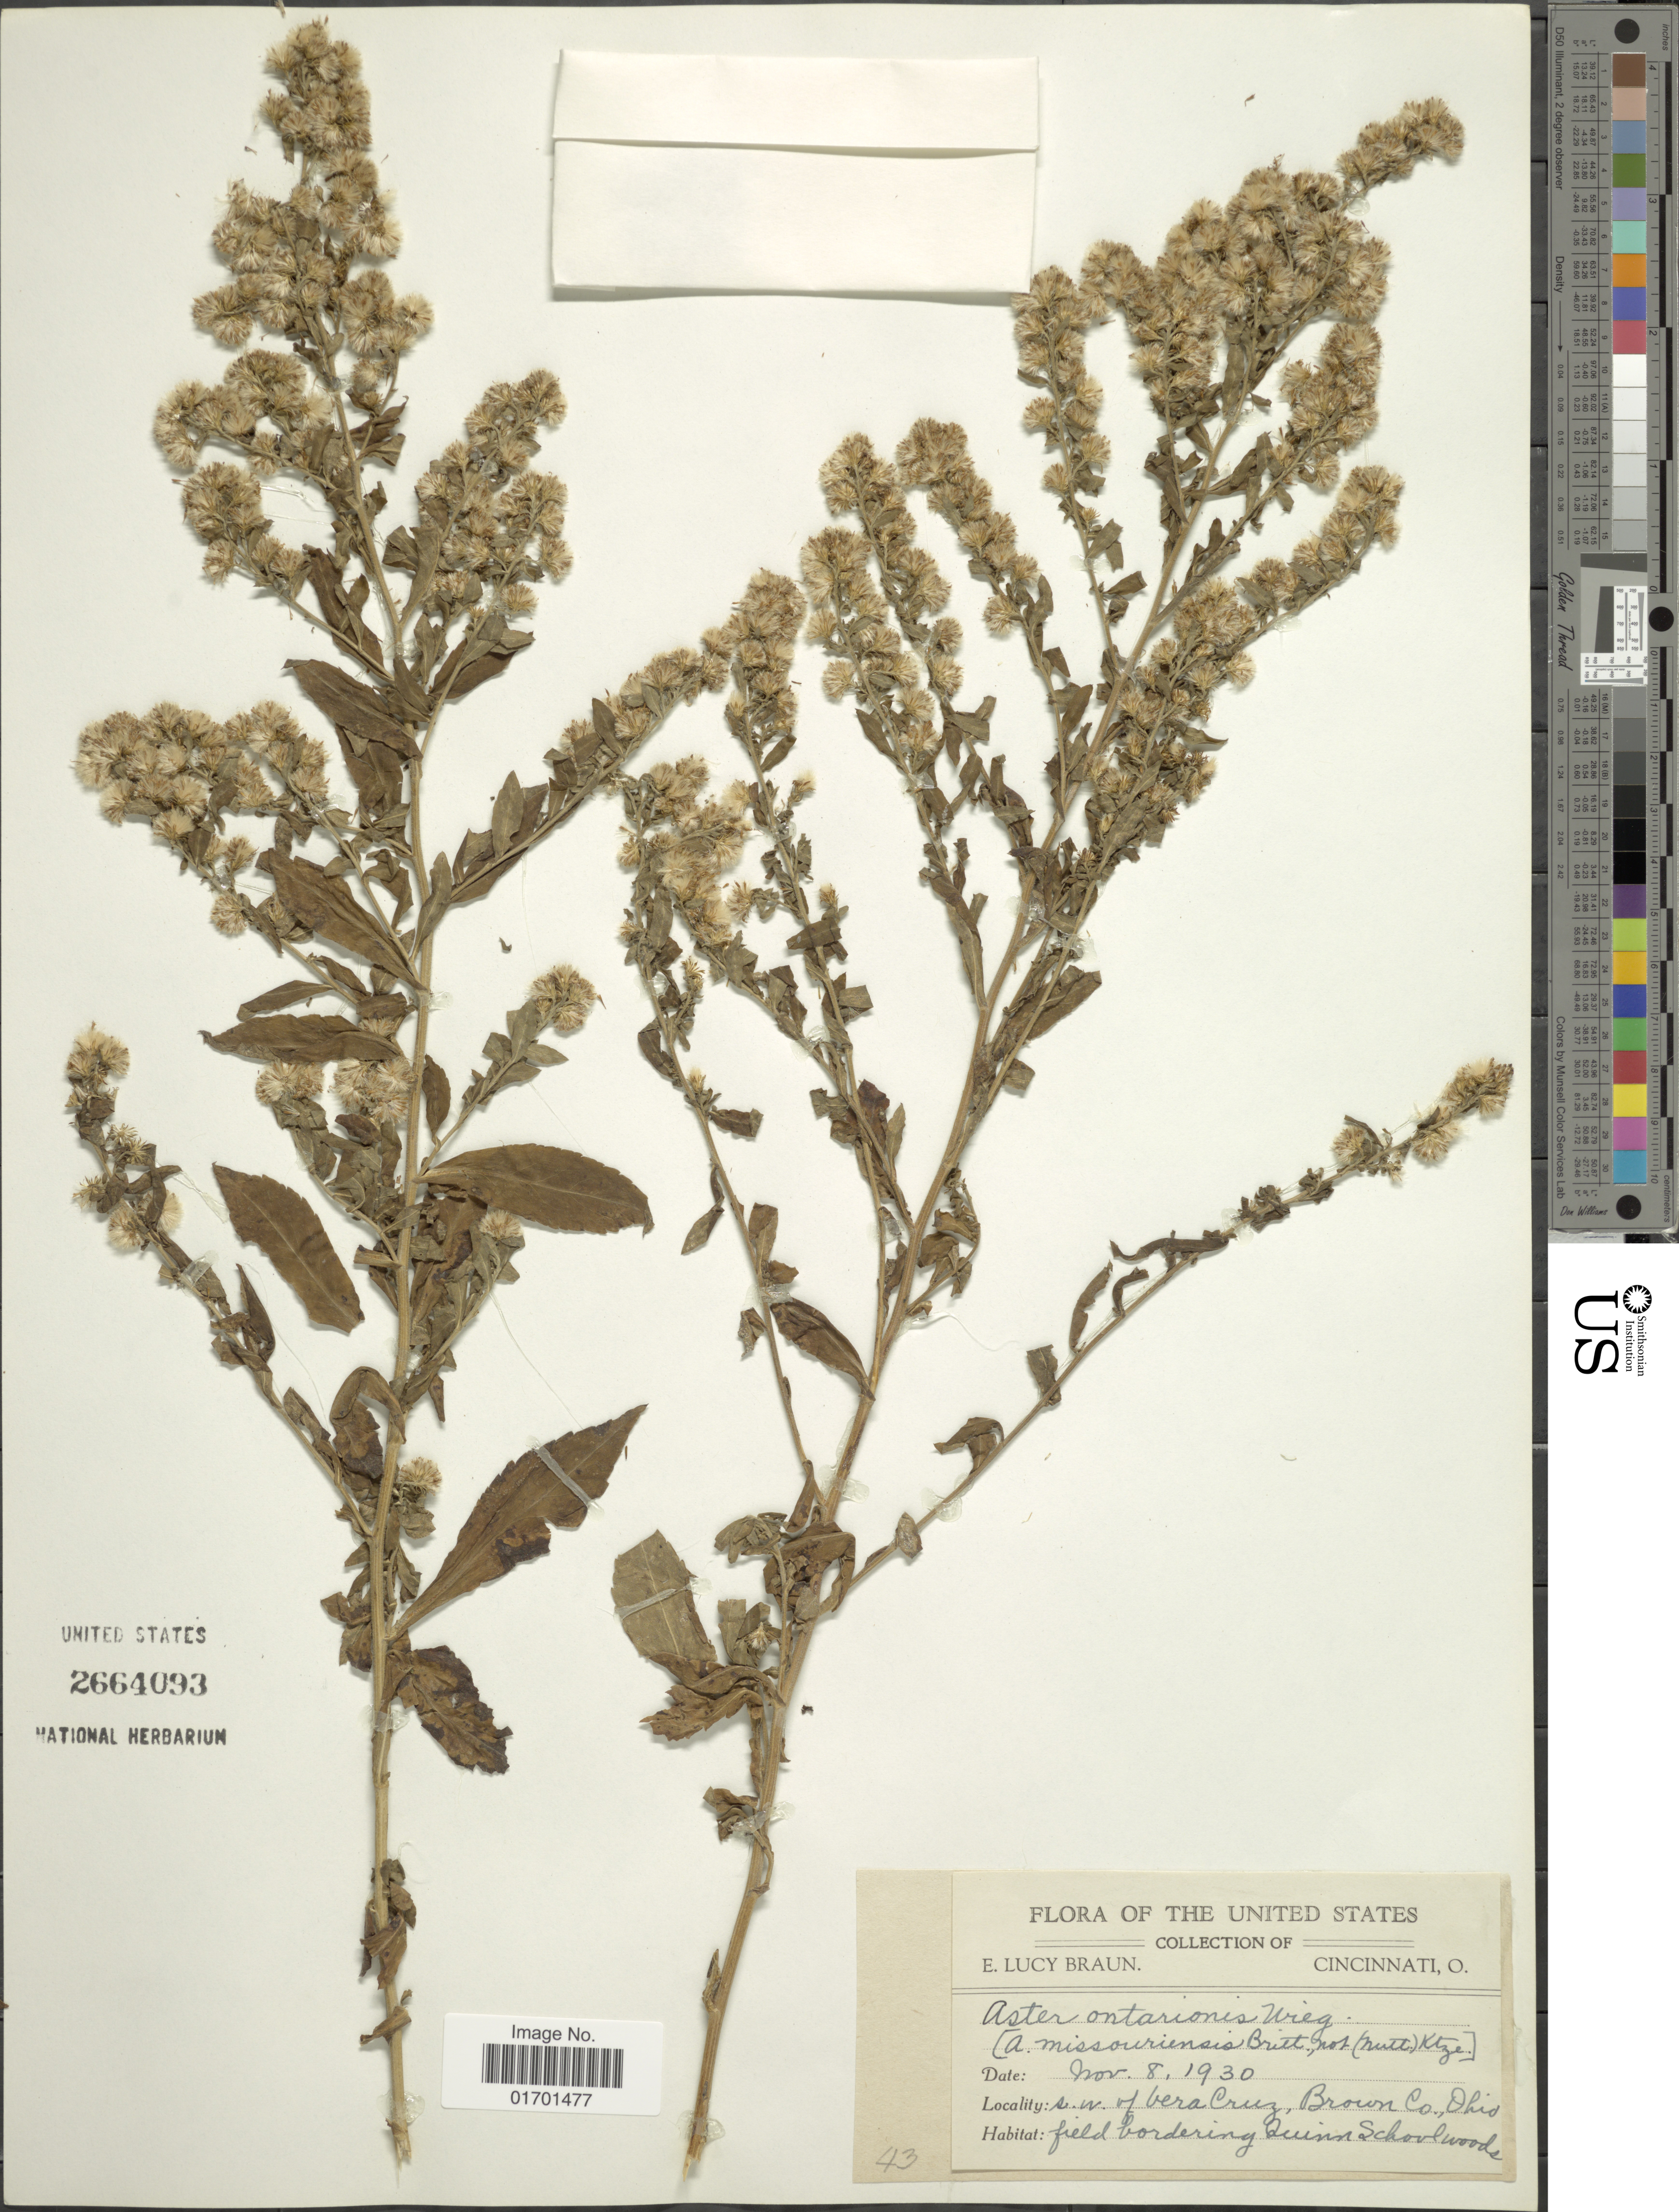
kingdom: Plantae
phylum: Tracheophyta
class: Magnoliopsida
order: Asterales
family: Asteraceae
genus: Symphyotrichum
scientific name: Symphyotrichum ontarionis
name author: (Wiegand) G.L. Nesom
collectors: E. L. Braun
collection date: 1930-11-08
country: United States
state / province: Ohio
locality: S.w. of Vera Cruz, Brown Co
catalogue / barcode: US 2664093